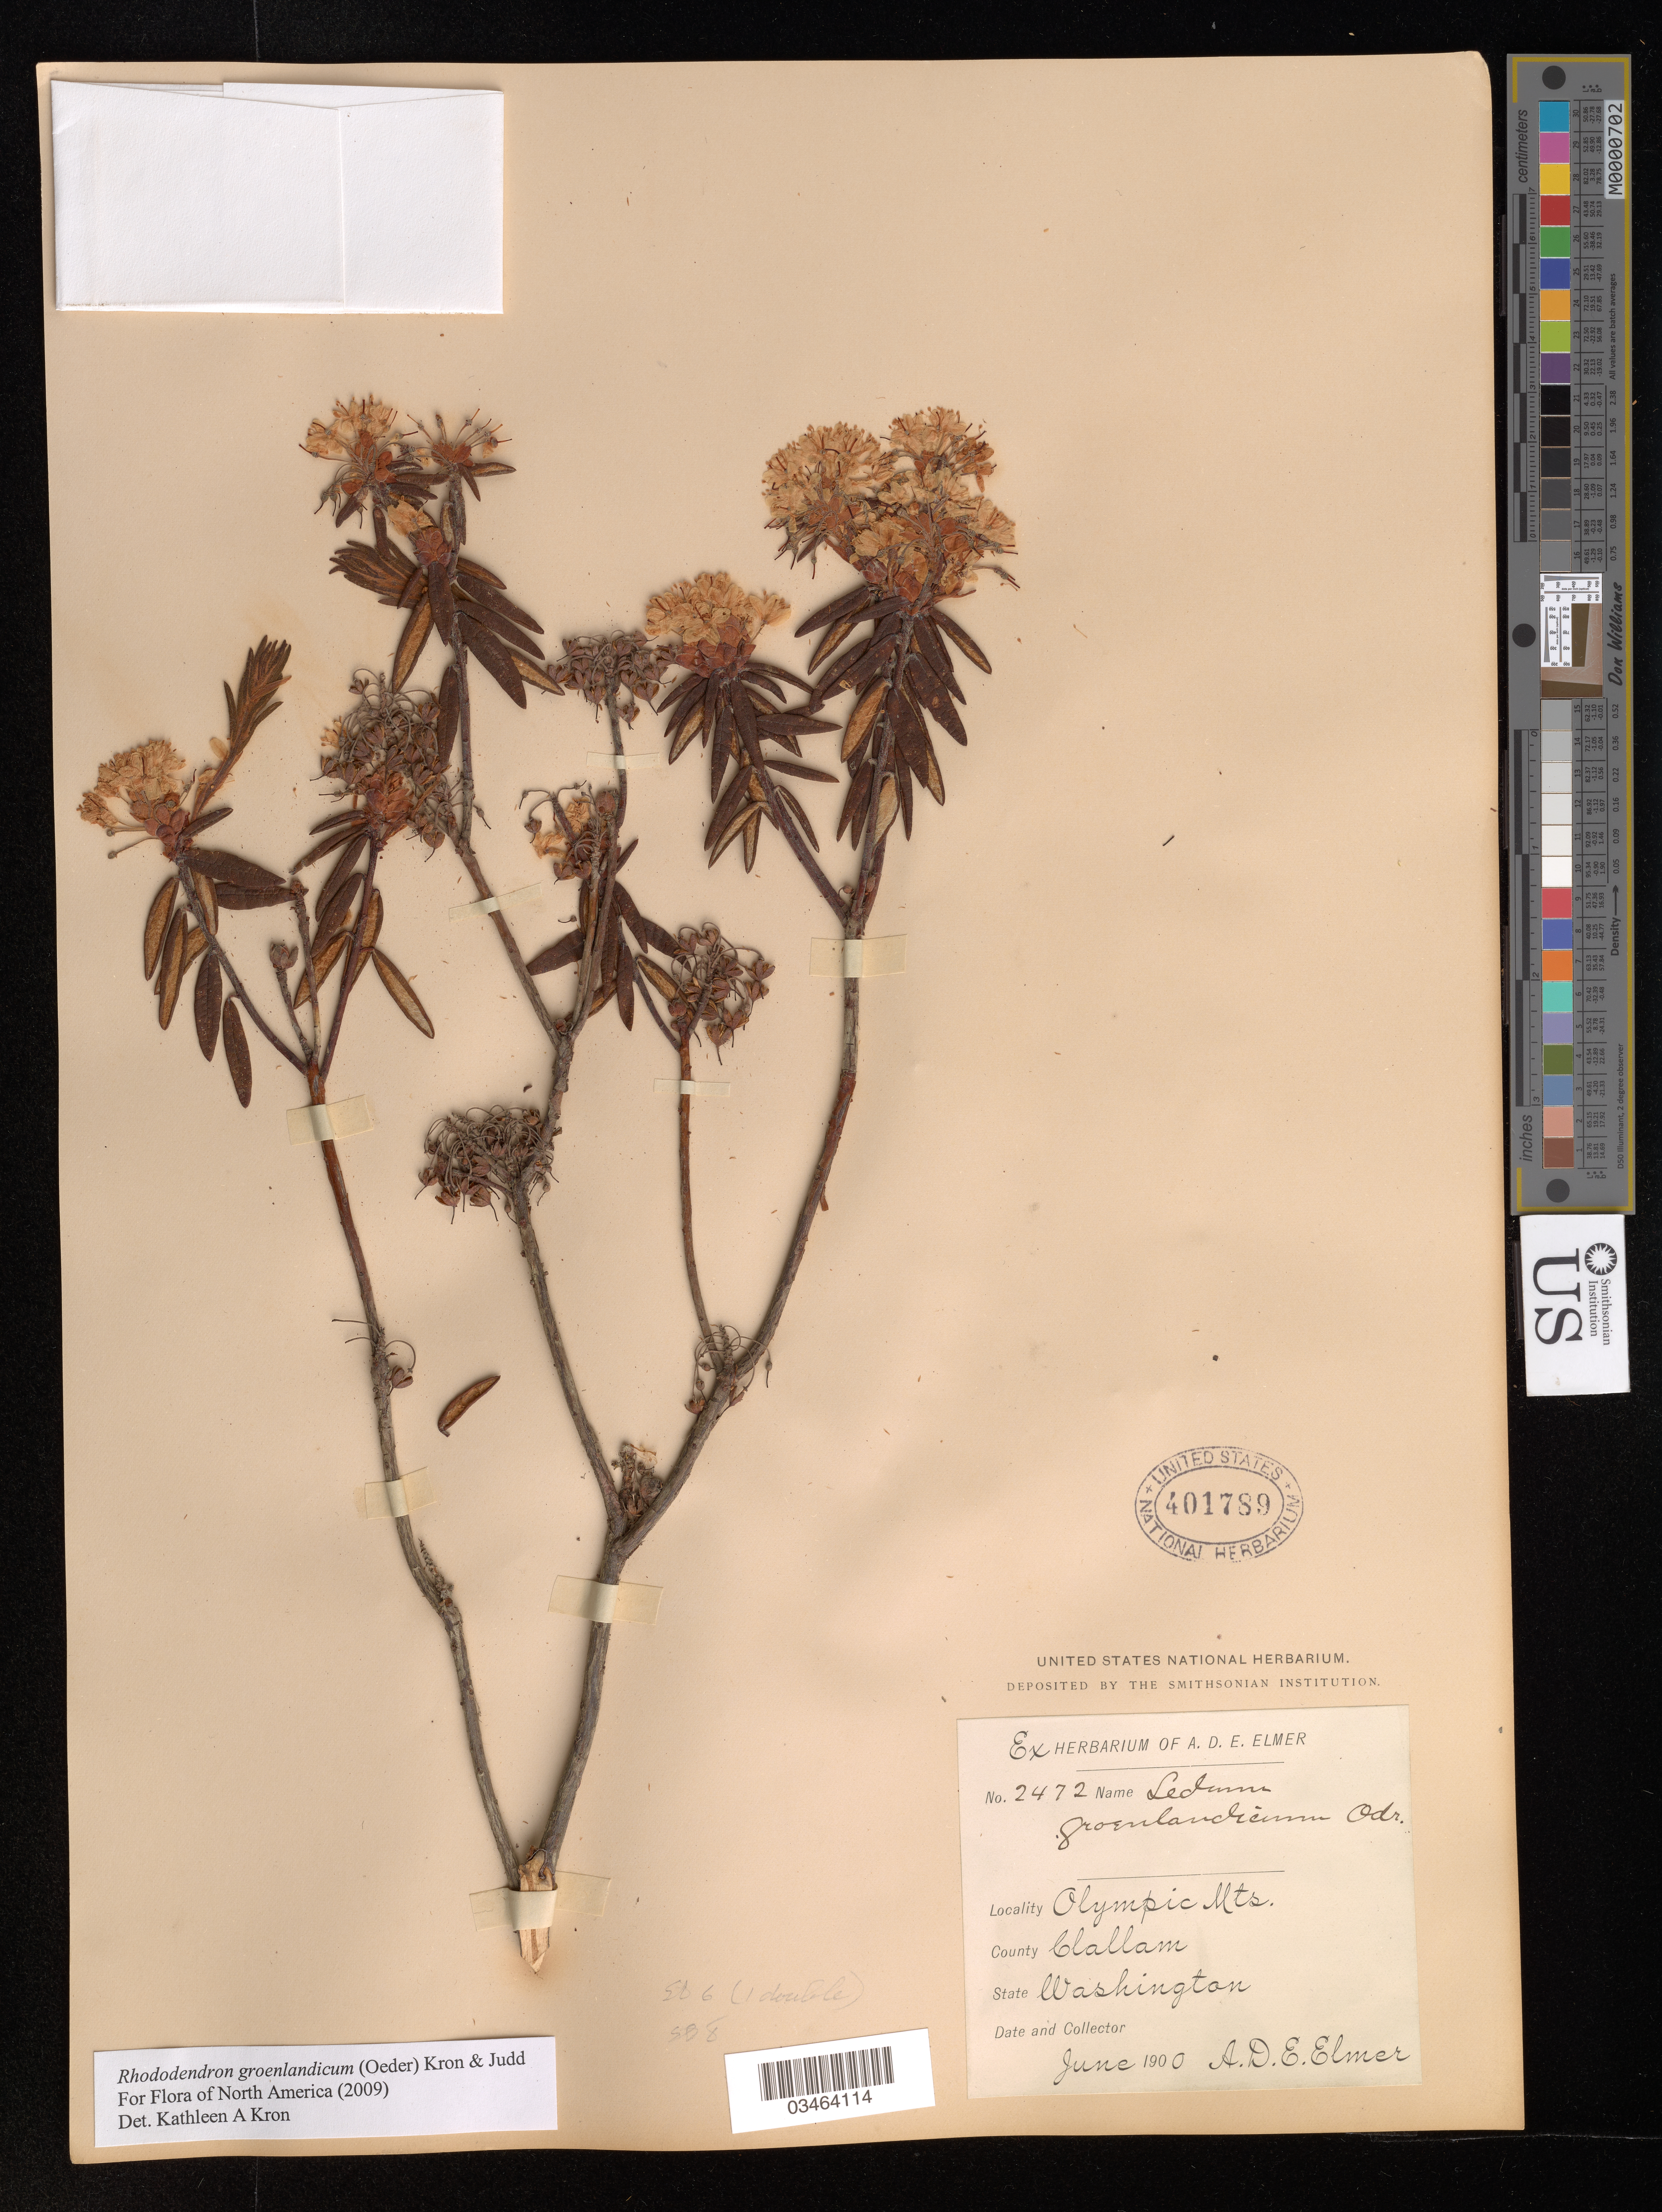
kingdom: Plantae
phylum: Tracheophyta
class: Magnoliopsida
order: Ericales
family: Ericaceae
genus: Rhododendron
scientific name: Rhododendron groenlandicum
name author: (Oeder) Kron & Judd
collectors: A. D. E. Elmer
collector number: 2472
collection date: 1900-06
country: United States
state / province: Washington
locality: Olympic Mts. County Clallam.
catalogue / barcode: US 401789